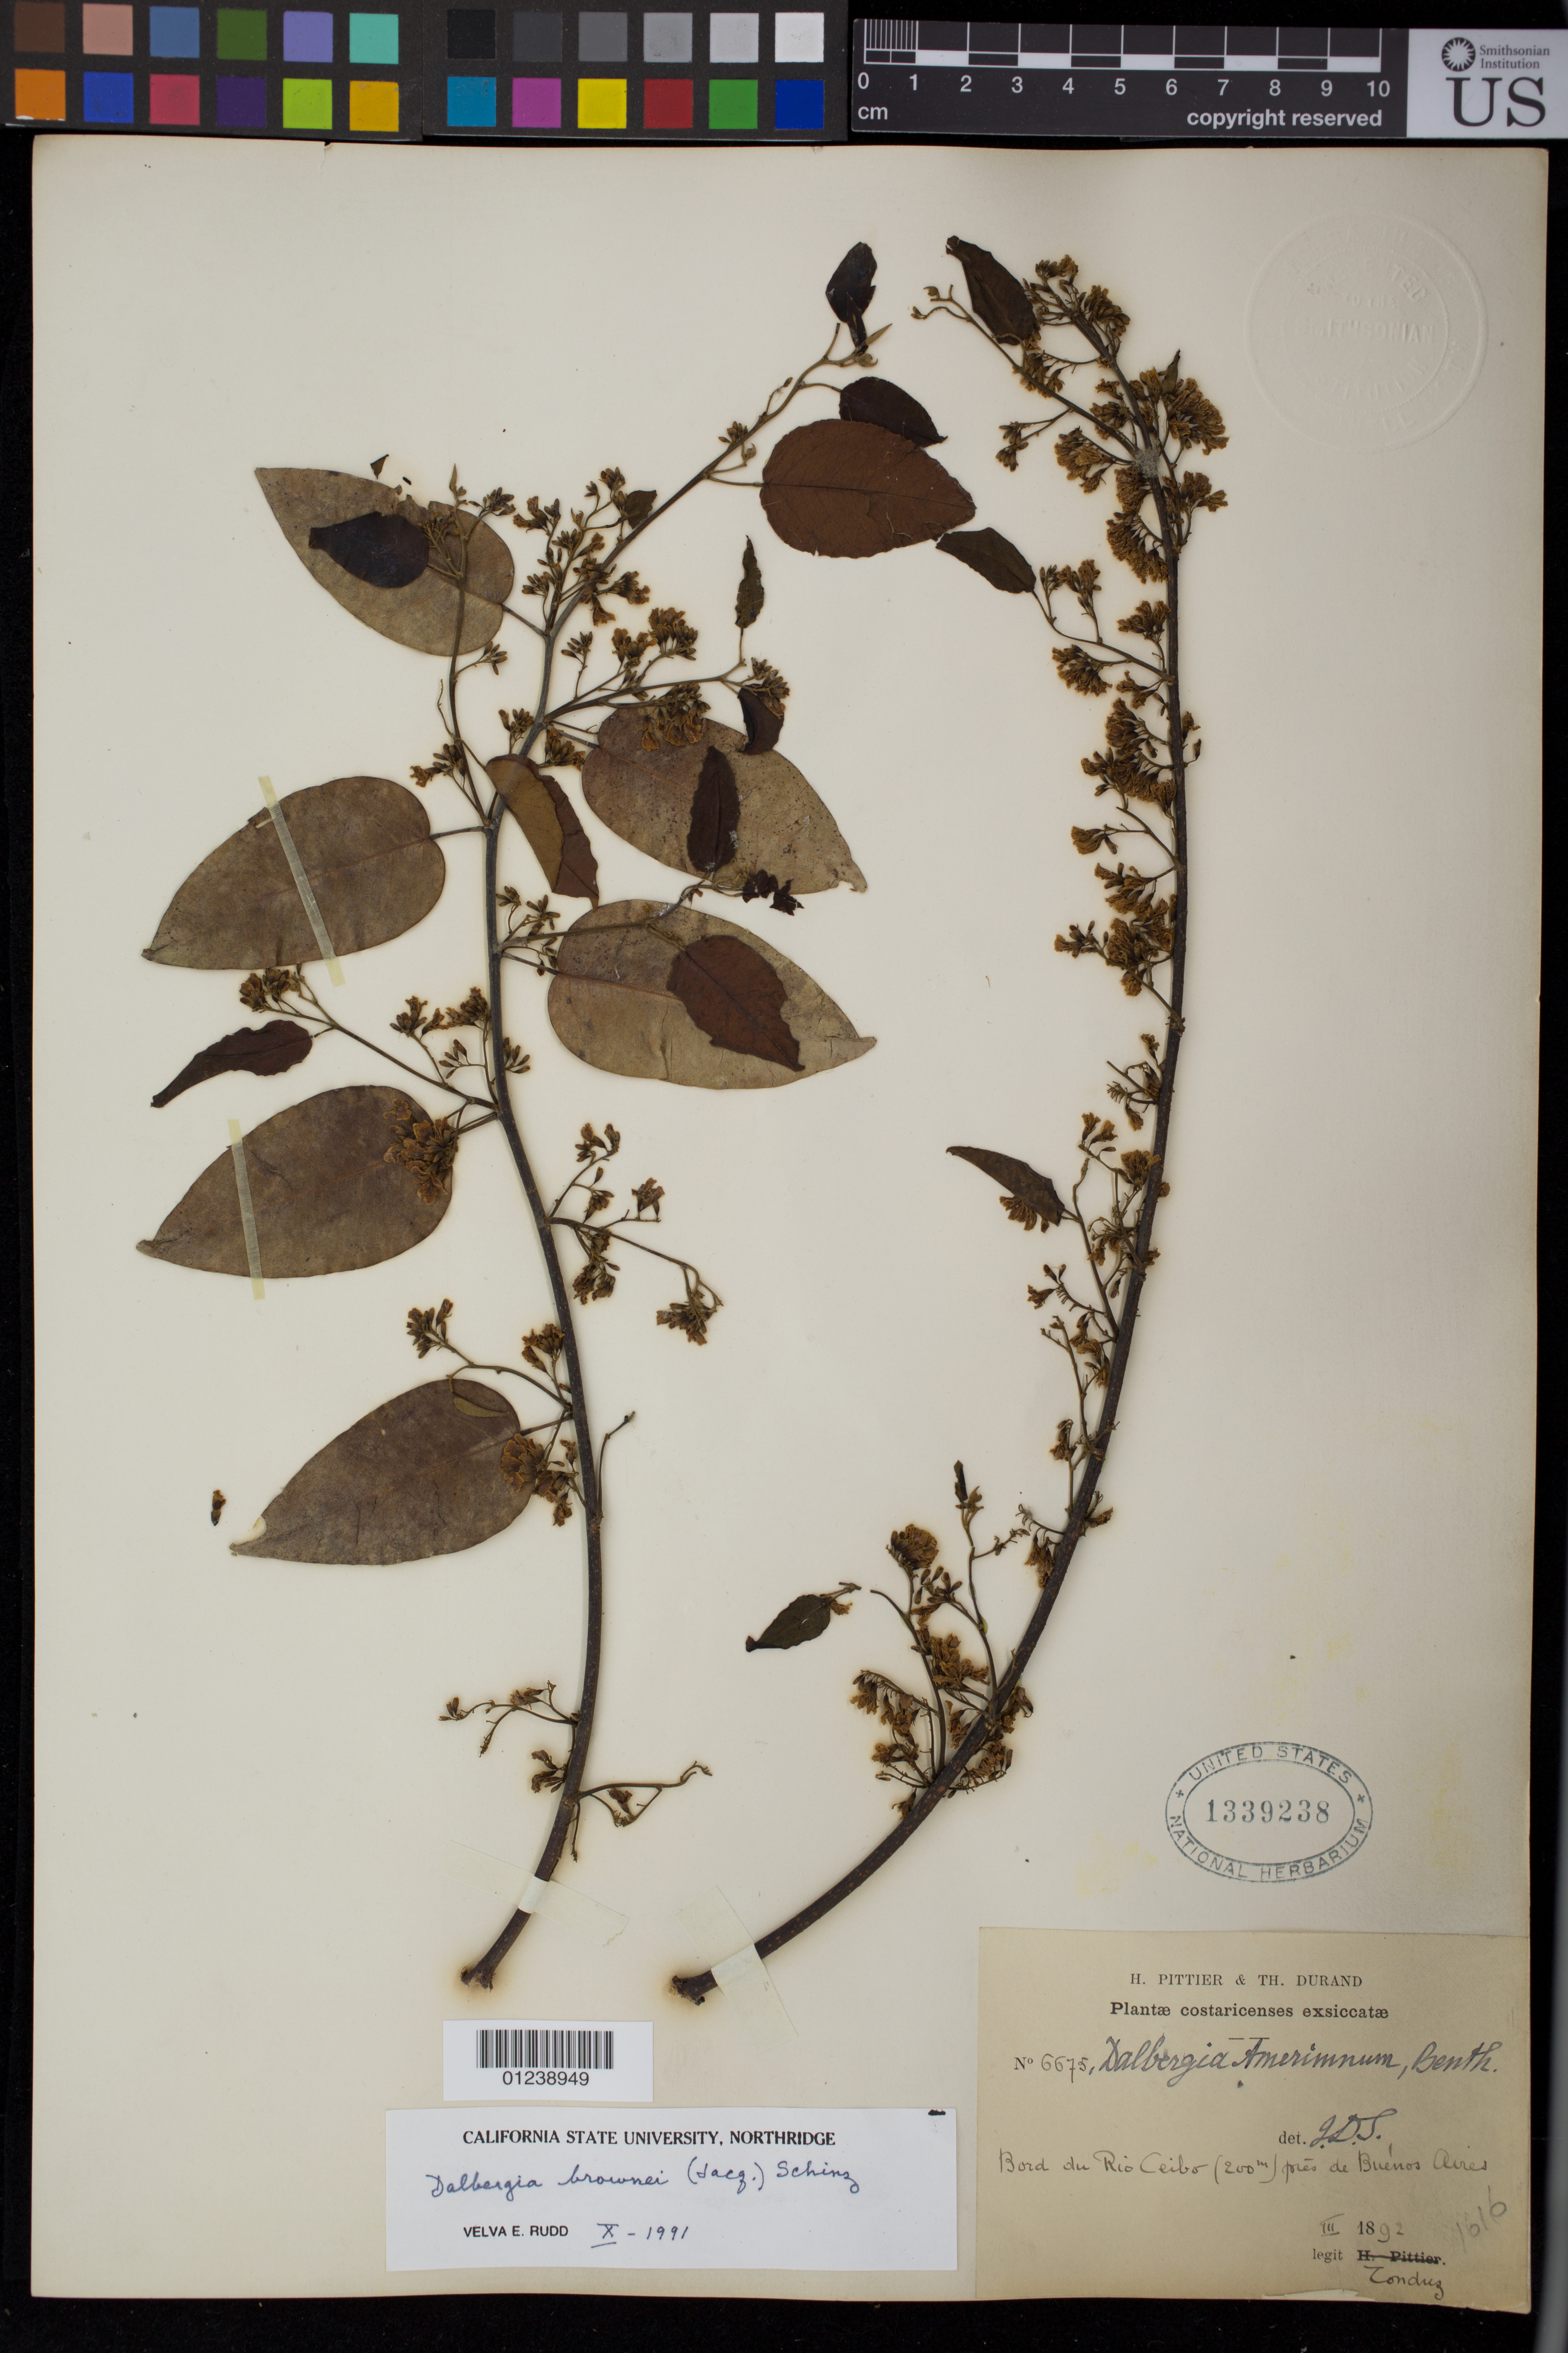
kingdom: Plantae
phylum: Tracheophyta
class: Magnoliopsida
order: Fabales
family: Fabaceae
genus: Dalbergia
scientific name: Dalbergia brownei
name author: (Jacq.) Schinz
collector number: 6675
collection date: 1892-03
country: Costa Rica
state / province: Puntarenas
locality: Bord du Rio Ceibo (200m) pres de Buenos Aires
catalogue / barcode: US 1339238